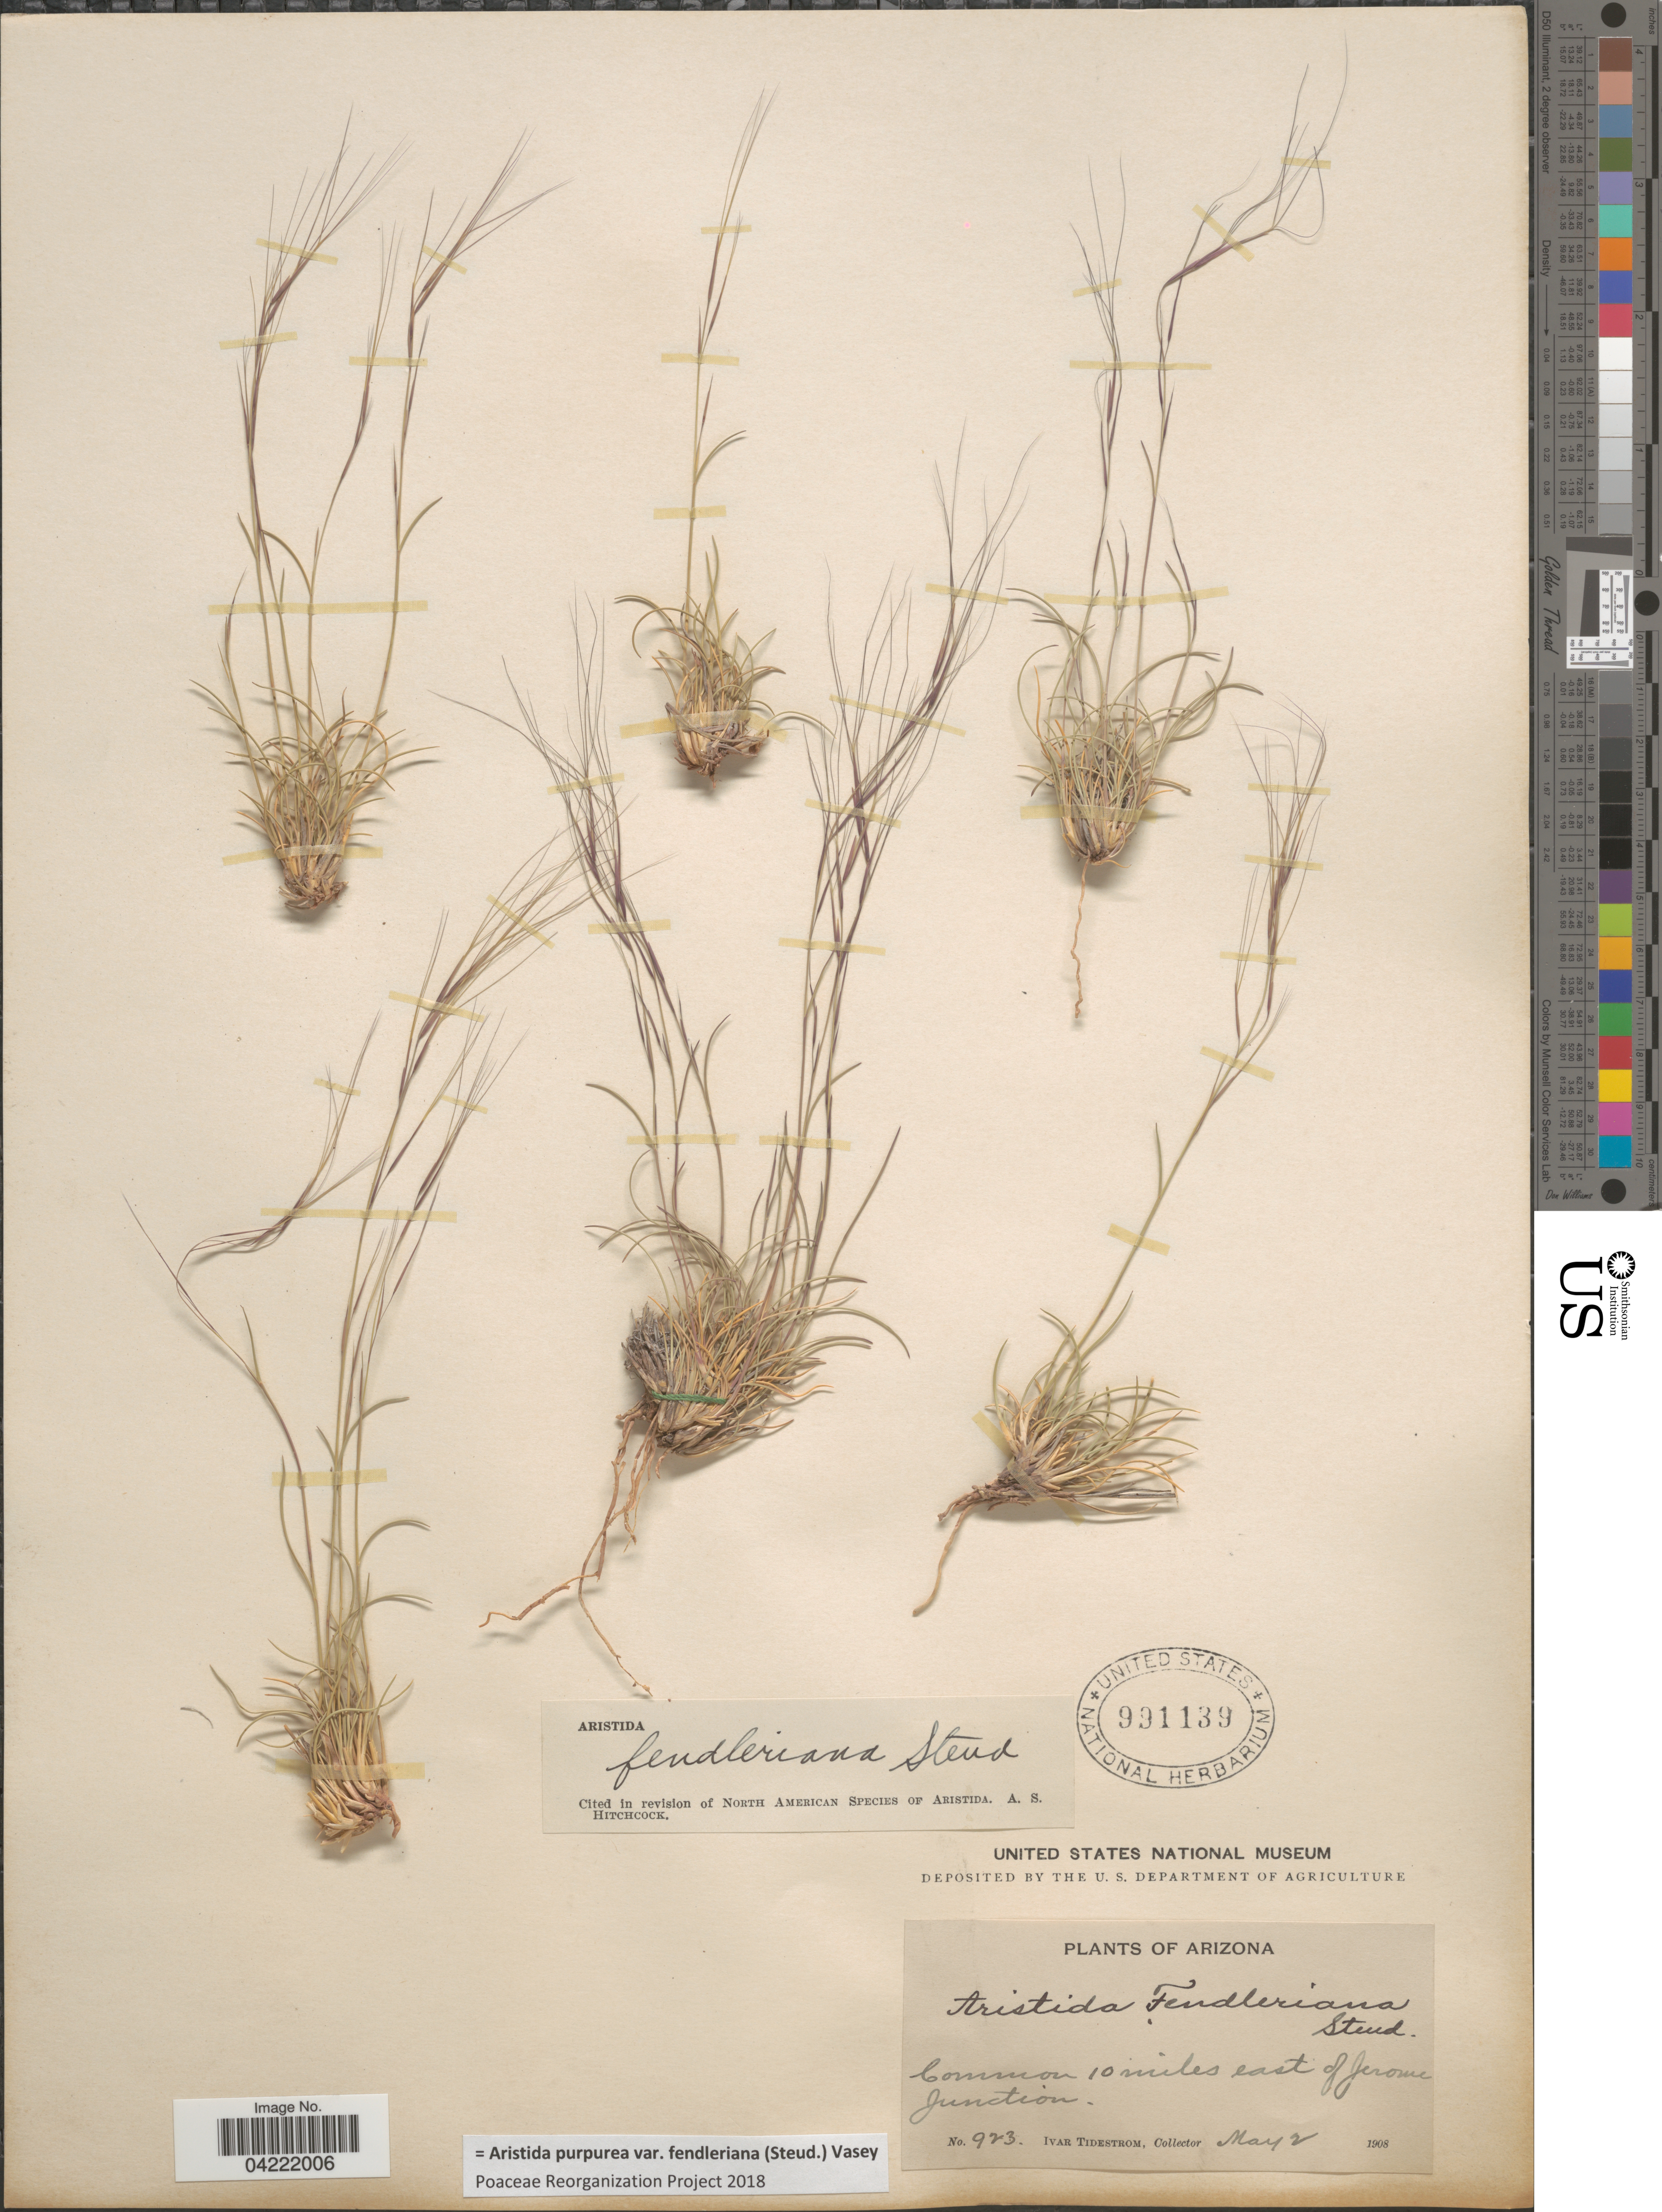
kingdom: Plantae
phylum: Tracheophyta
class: Liliopsida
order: Poales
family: Poaceae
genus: Aristida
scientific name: Aristida purpurea var. fendleriana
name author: (Steud.) Vasey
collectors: I. F. Tidestrom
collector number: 923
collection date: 1908-05-02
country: United States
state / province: Arizona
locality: Common 10 miles east of Jerome Junction.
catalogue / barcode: US 991139